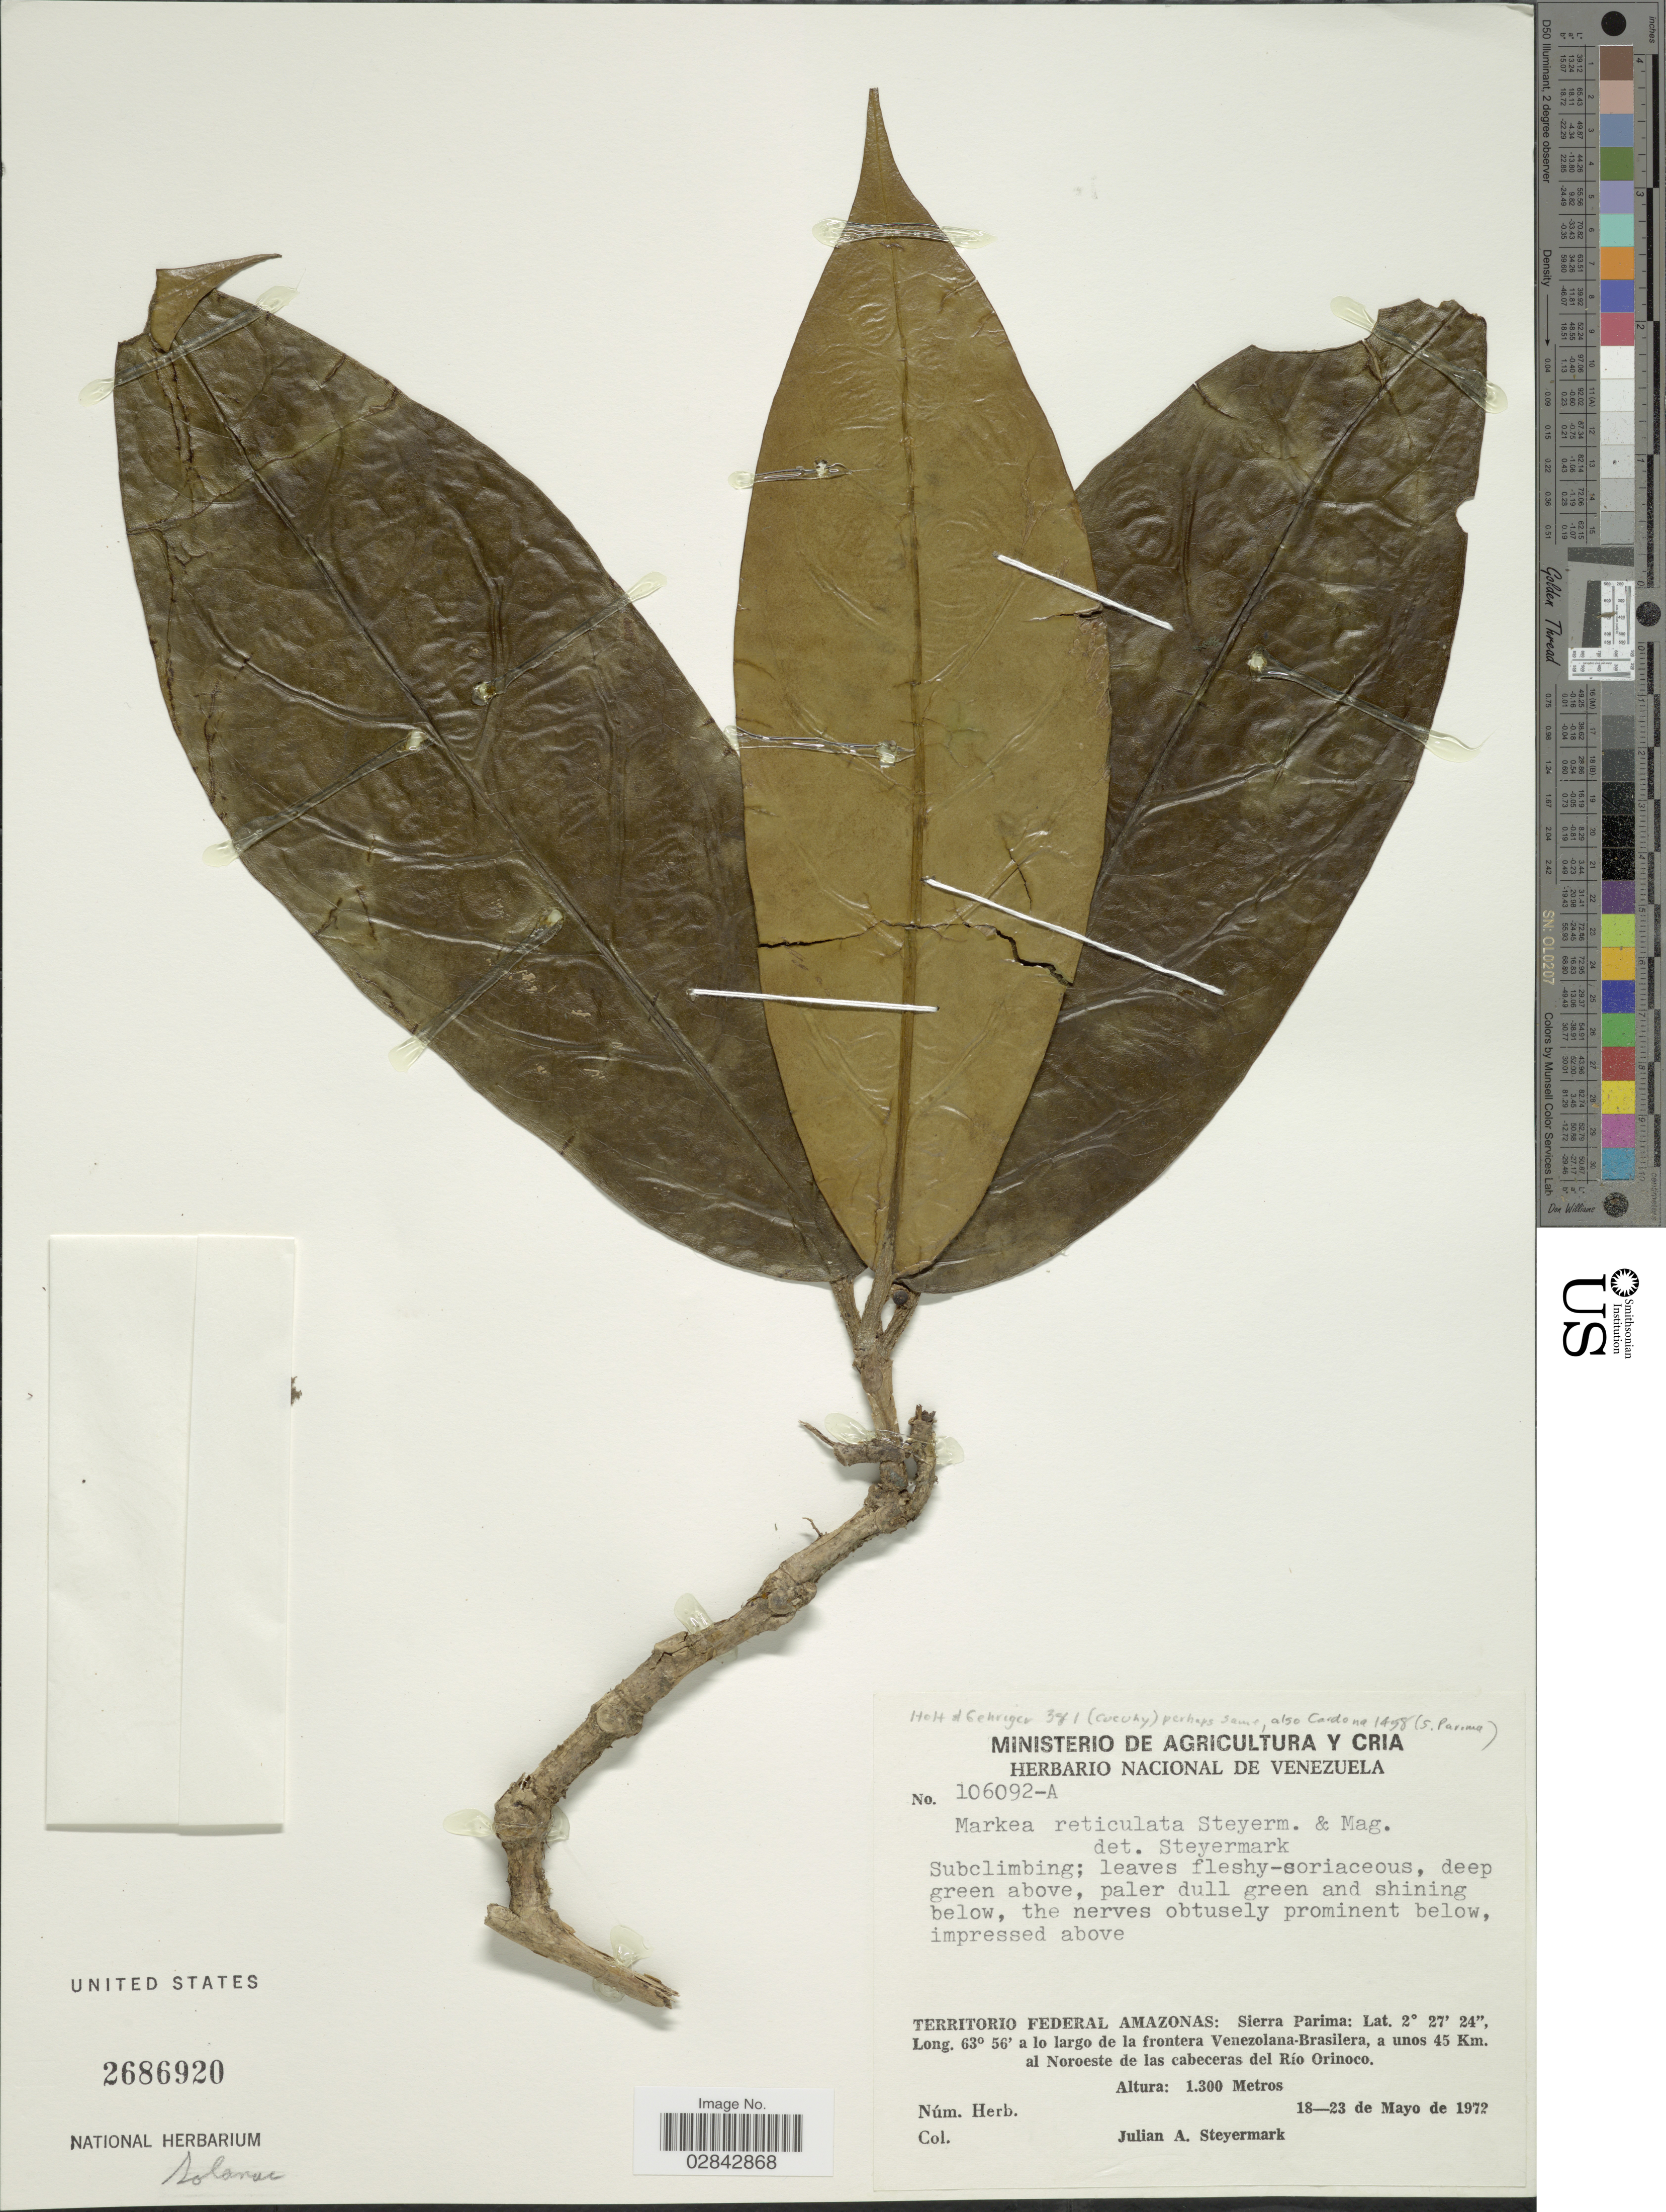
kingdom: Plantae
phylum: Tracheophyta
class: Magnoliopsida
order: Solanales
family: Solanaceae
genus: Markea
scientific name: Markea reticulata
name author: Steyerm. & Maguire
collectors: J. Steyermark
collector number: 16092-A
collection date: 1972-05-18/1972-05-23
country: Venezuela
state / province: Amazonas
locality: Territorio federal Amazonas: Sierra Parima: a lo largo de la frontera Venezolana-Brasilera, a unos 45 Km. al Noroeste de las cabeceras del Río Orinoco.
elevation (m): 1300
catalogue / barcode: US 2686920